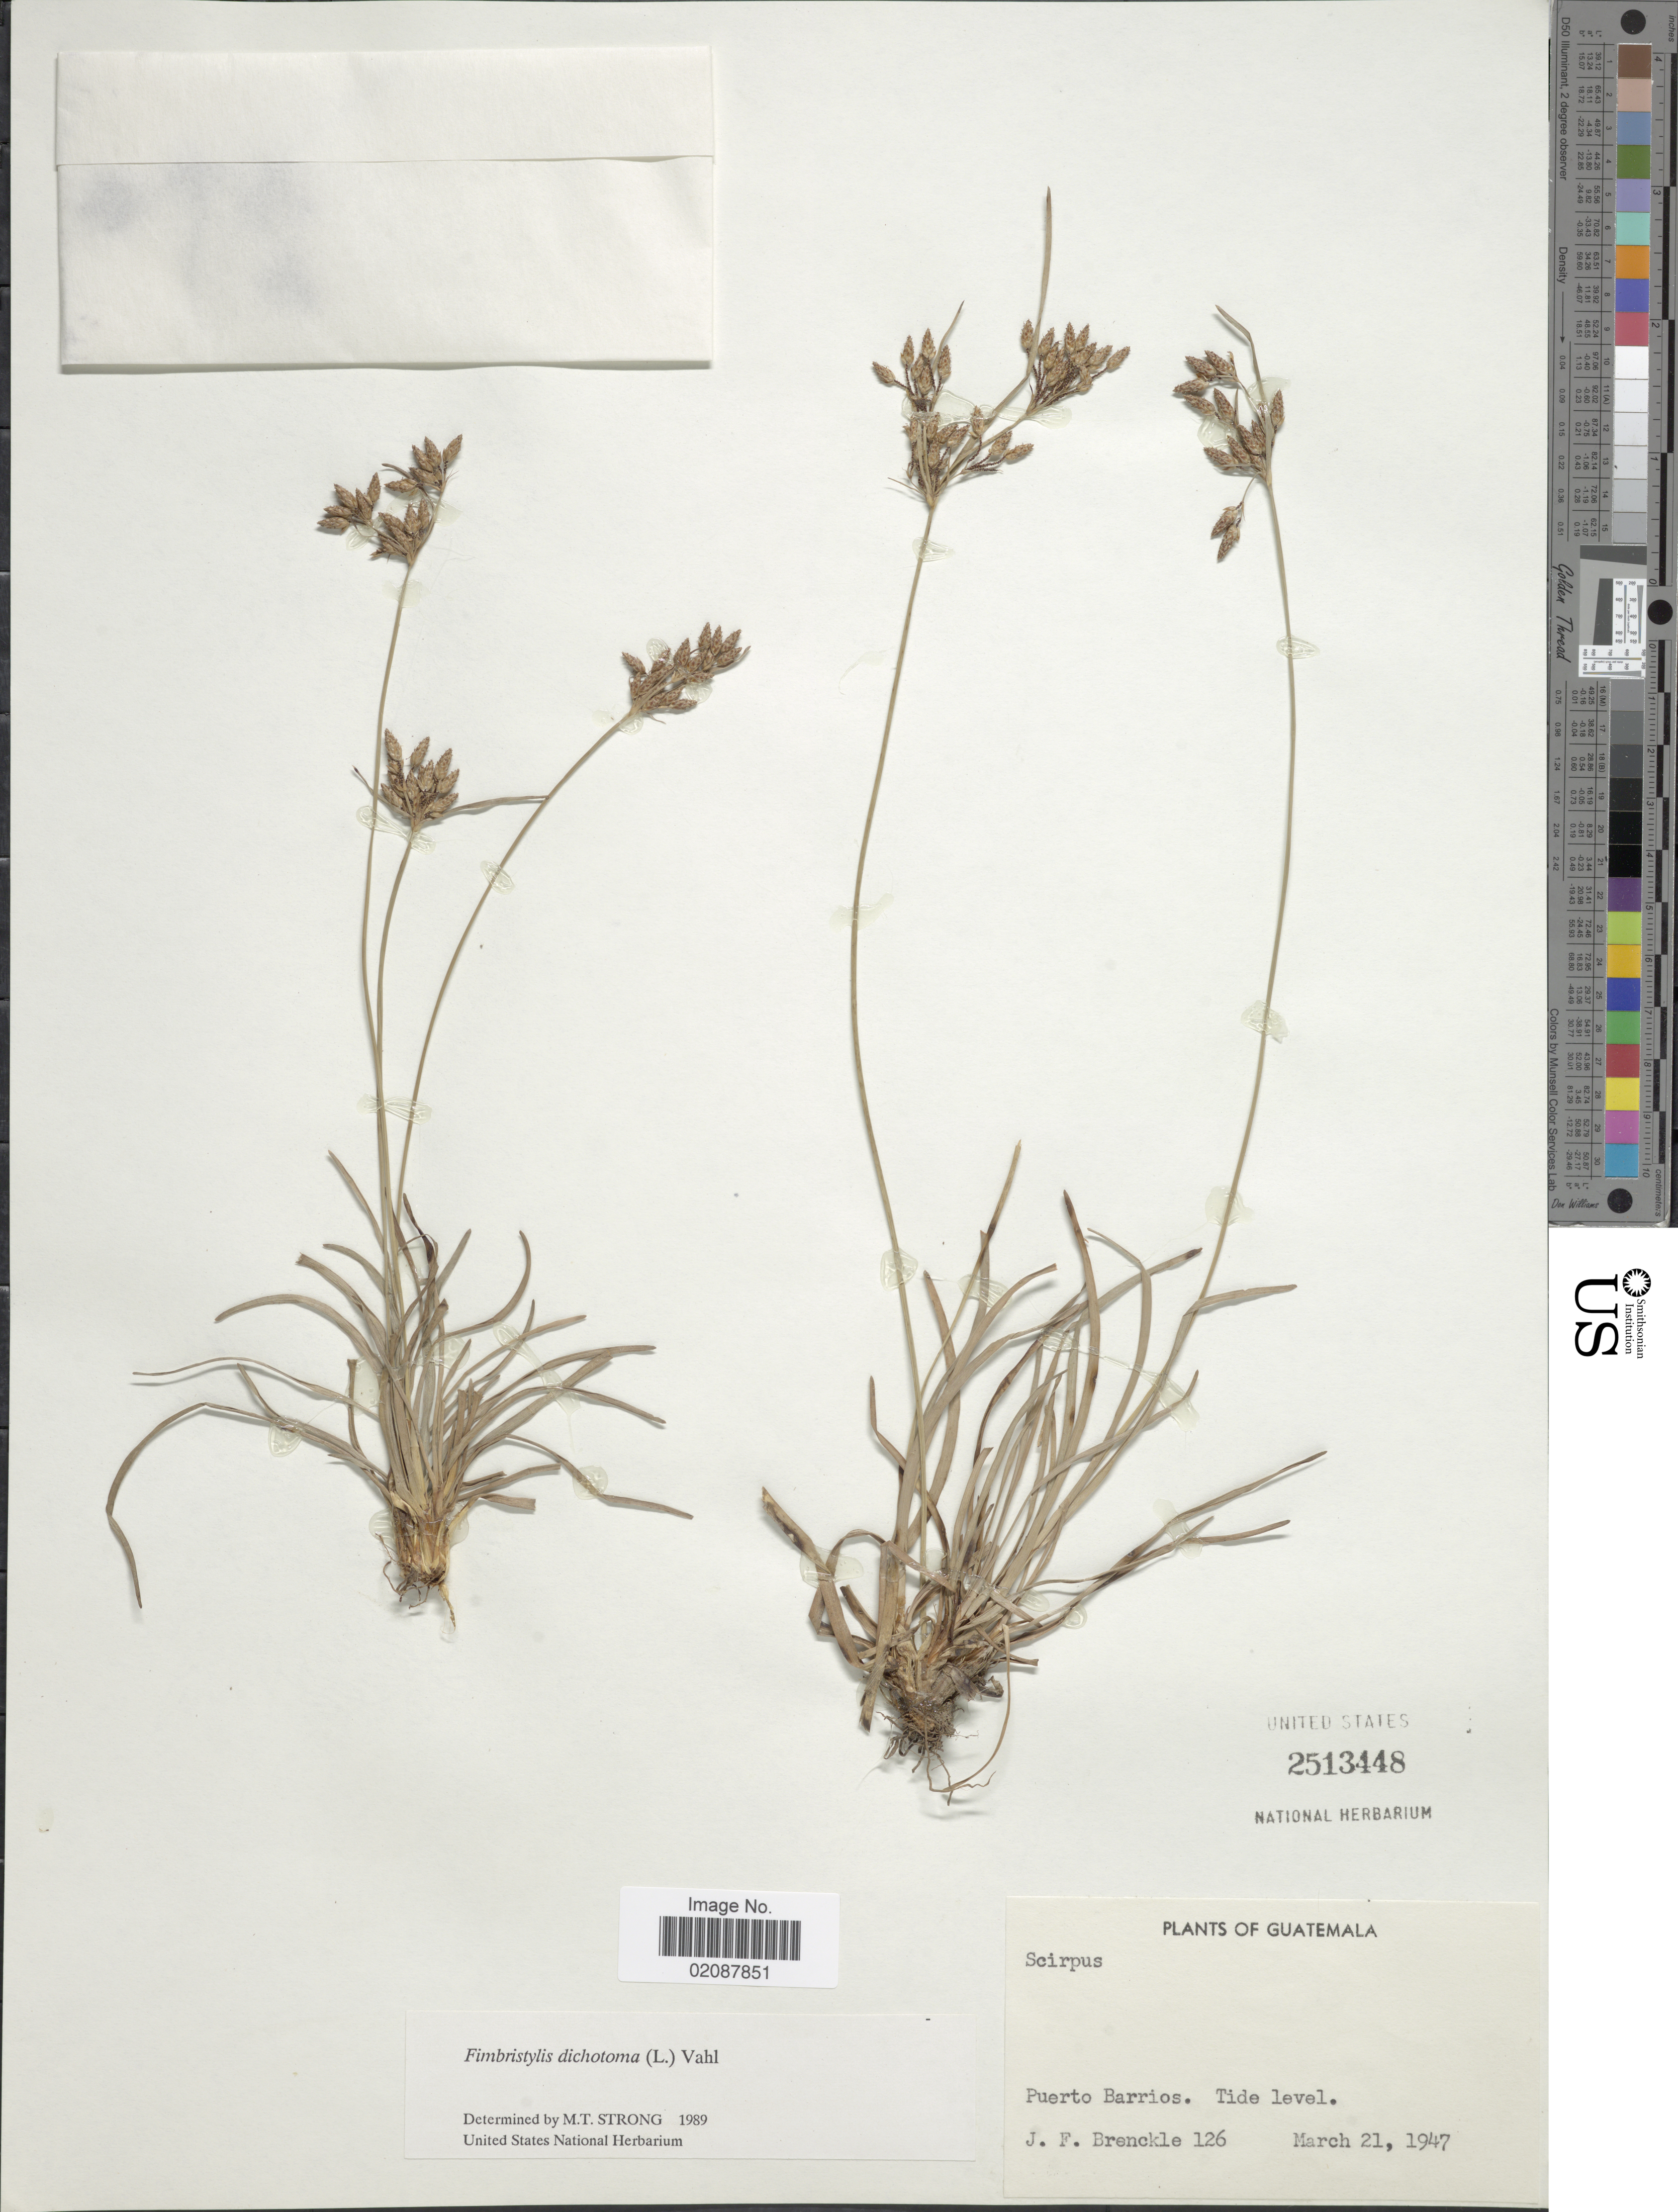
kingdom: Plantae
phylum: Tracheophyta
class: Liliopsida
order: Poales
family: Cyperaceae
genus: Fimbristylis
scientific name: Fimbristylis dichotoma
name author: (L.) Vahl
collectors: J. Brenckle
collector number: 126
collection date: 1947-03-21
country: Guatemala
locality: Puerto Barrios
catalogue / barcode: US 2513448